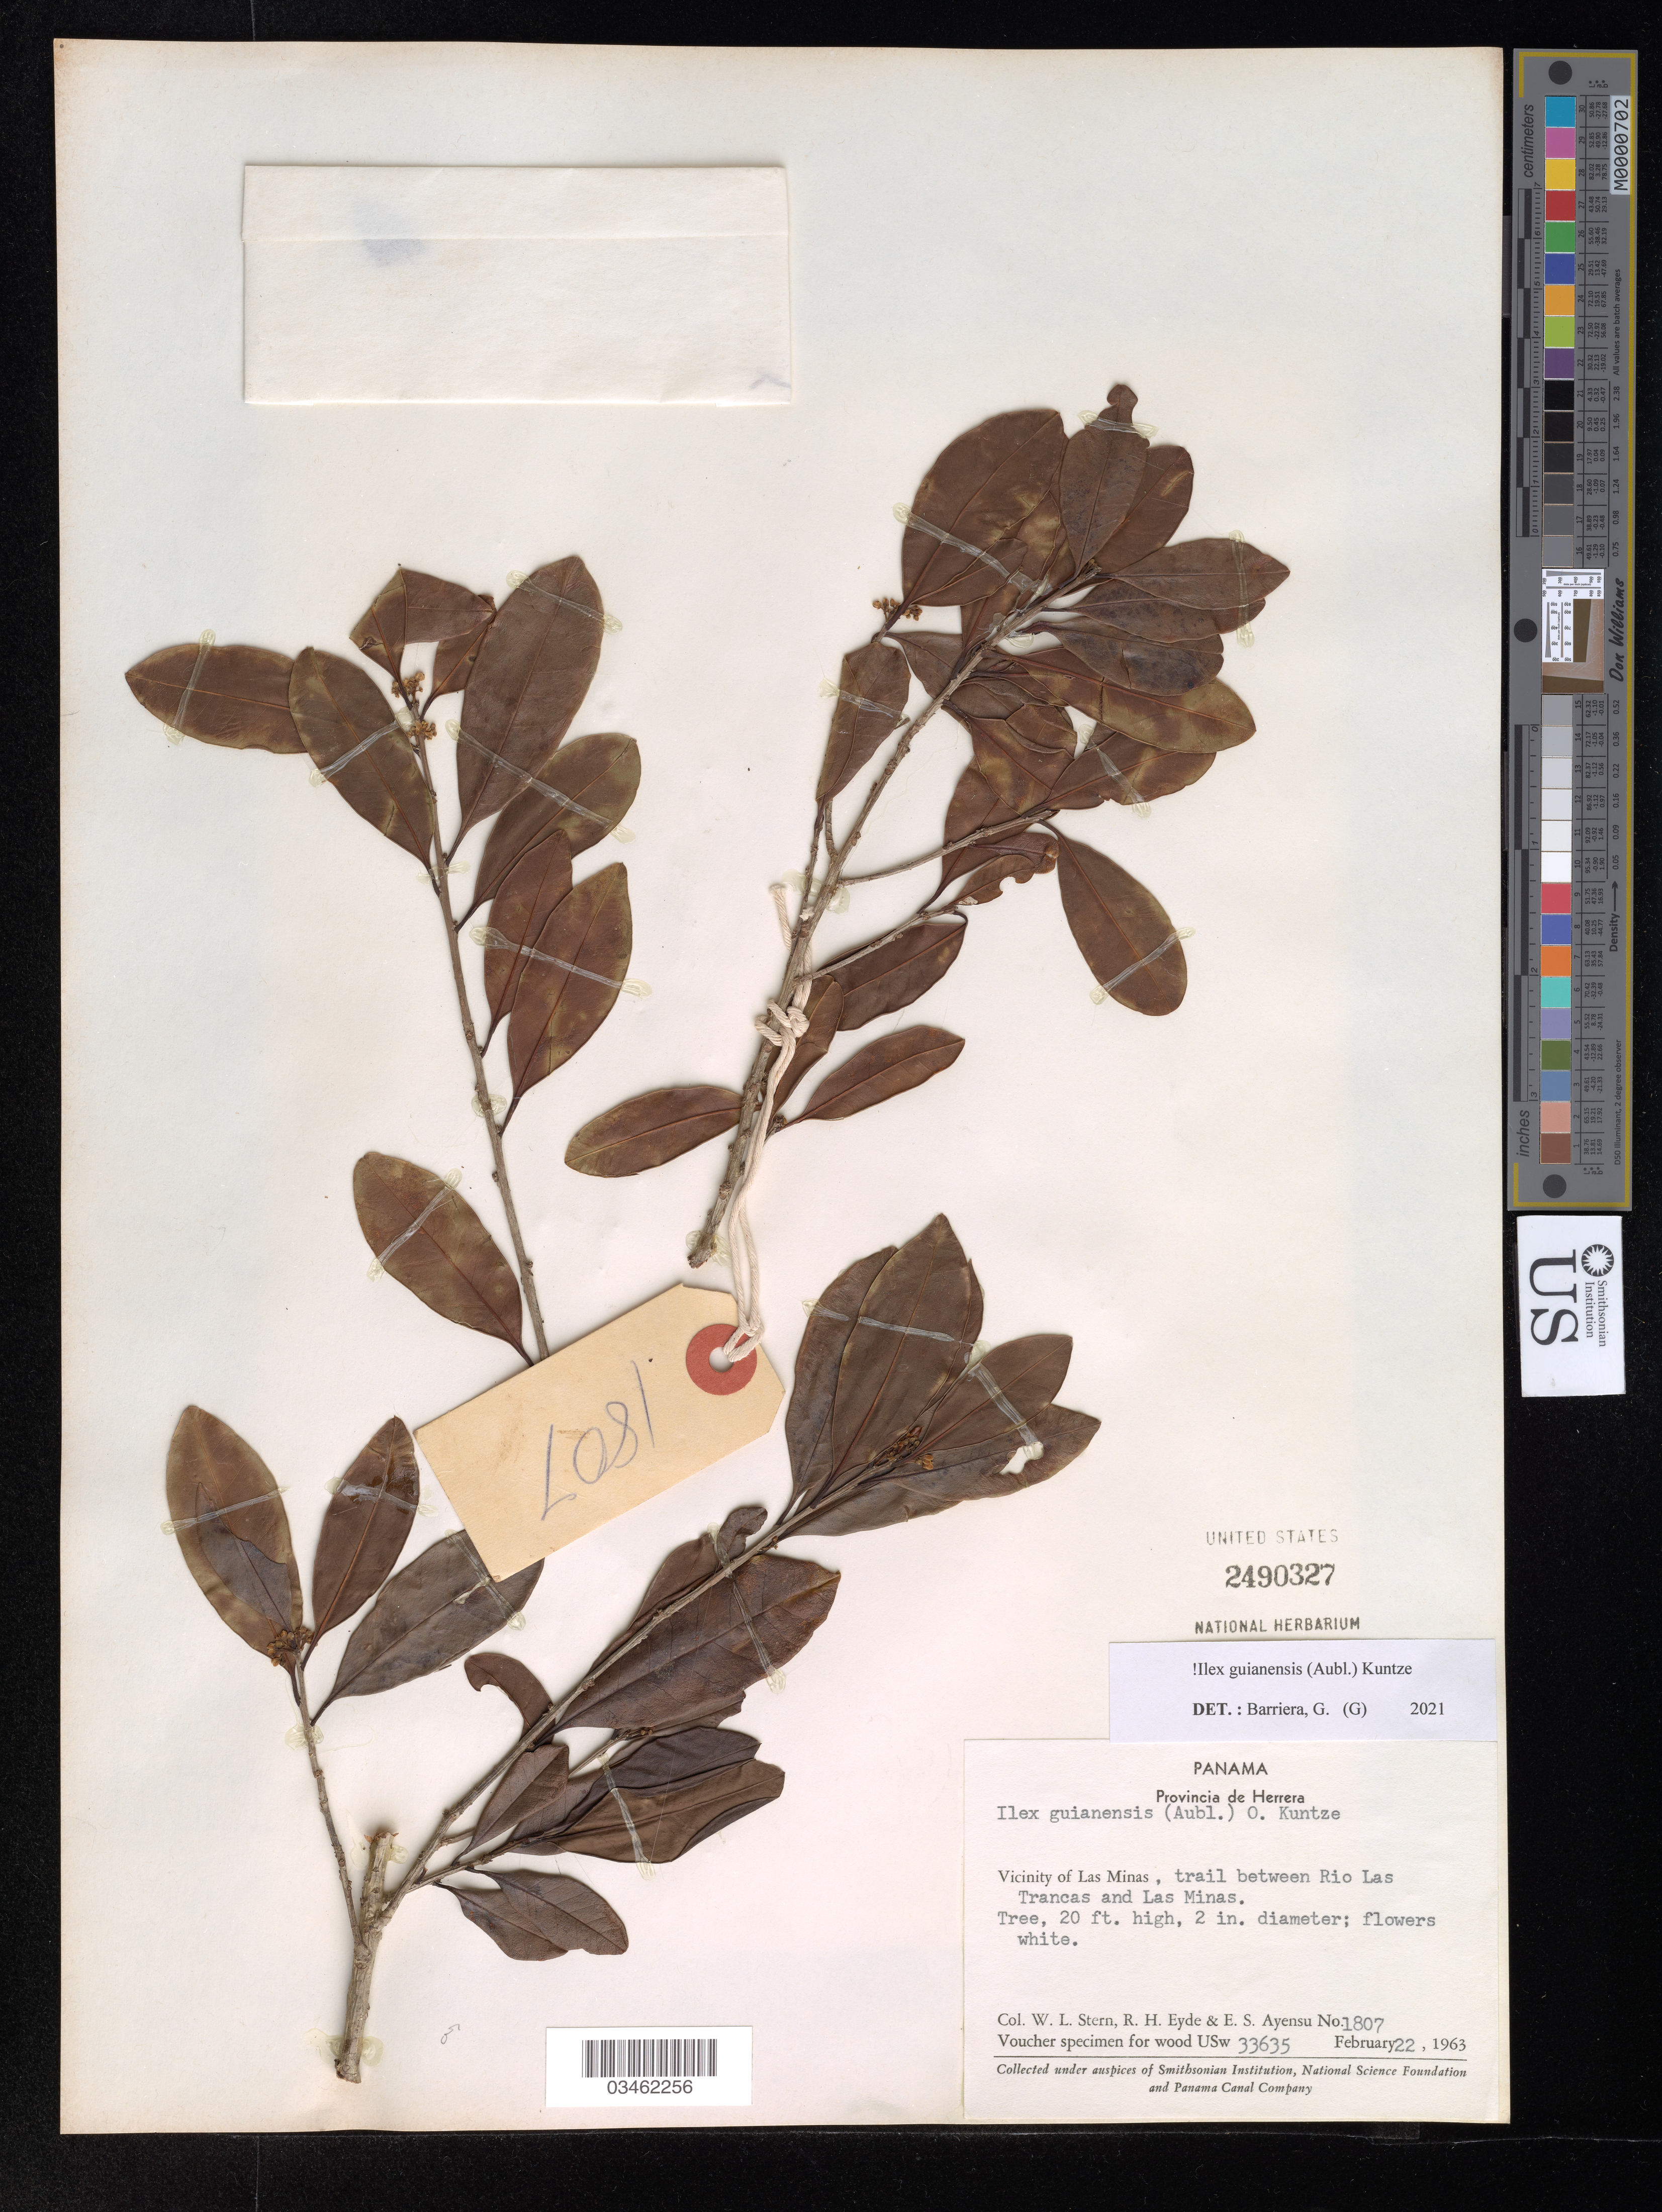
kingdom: Plantae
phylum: Tracheophyta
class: Magnoliopsida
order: Aquifoliales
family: Aquifoliaceae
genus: Ilex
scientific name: Ilex guianensis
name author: (Aubl.) Kuntze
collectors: W. Stern, R. H. Eyde & E. S. Ayensu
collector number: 1807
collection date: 1963-02-22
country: Panama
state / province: Herrera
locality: Vicinity of Las Minas, trail between Rio Las Trancas and Las Minas.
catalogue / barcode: US 2490327